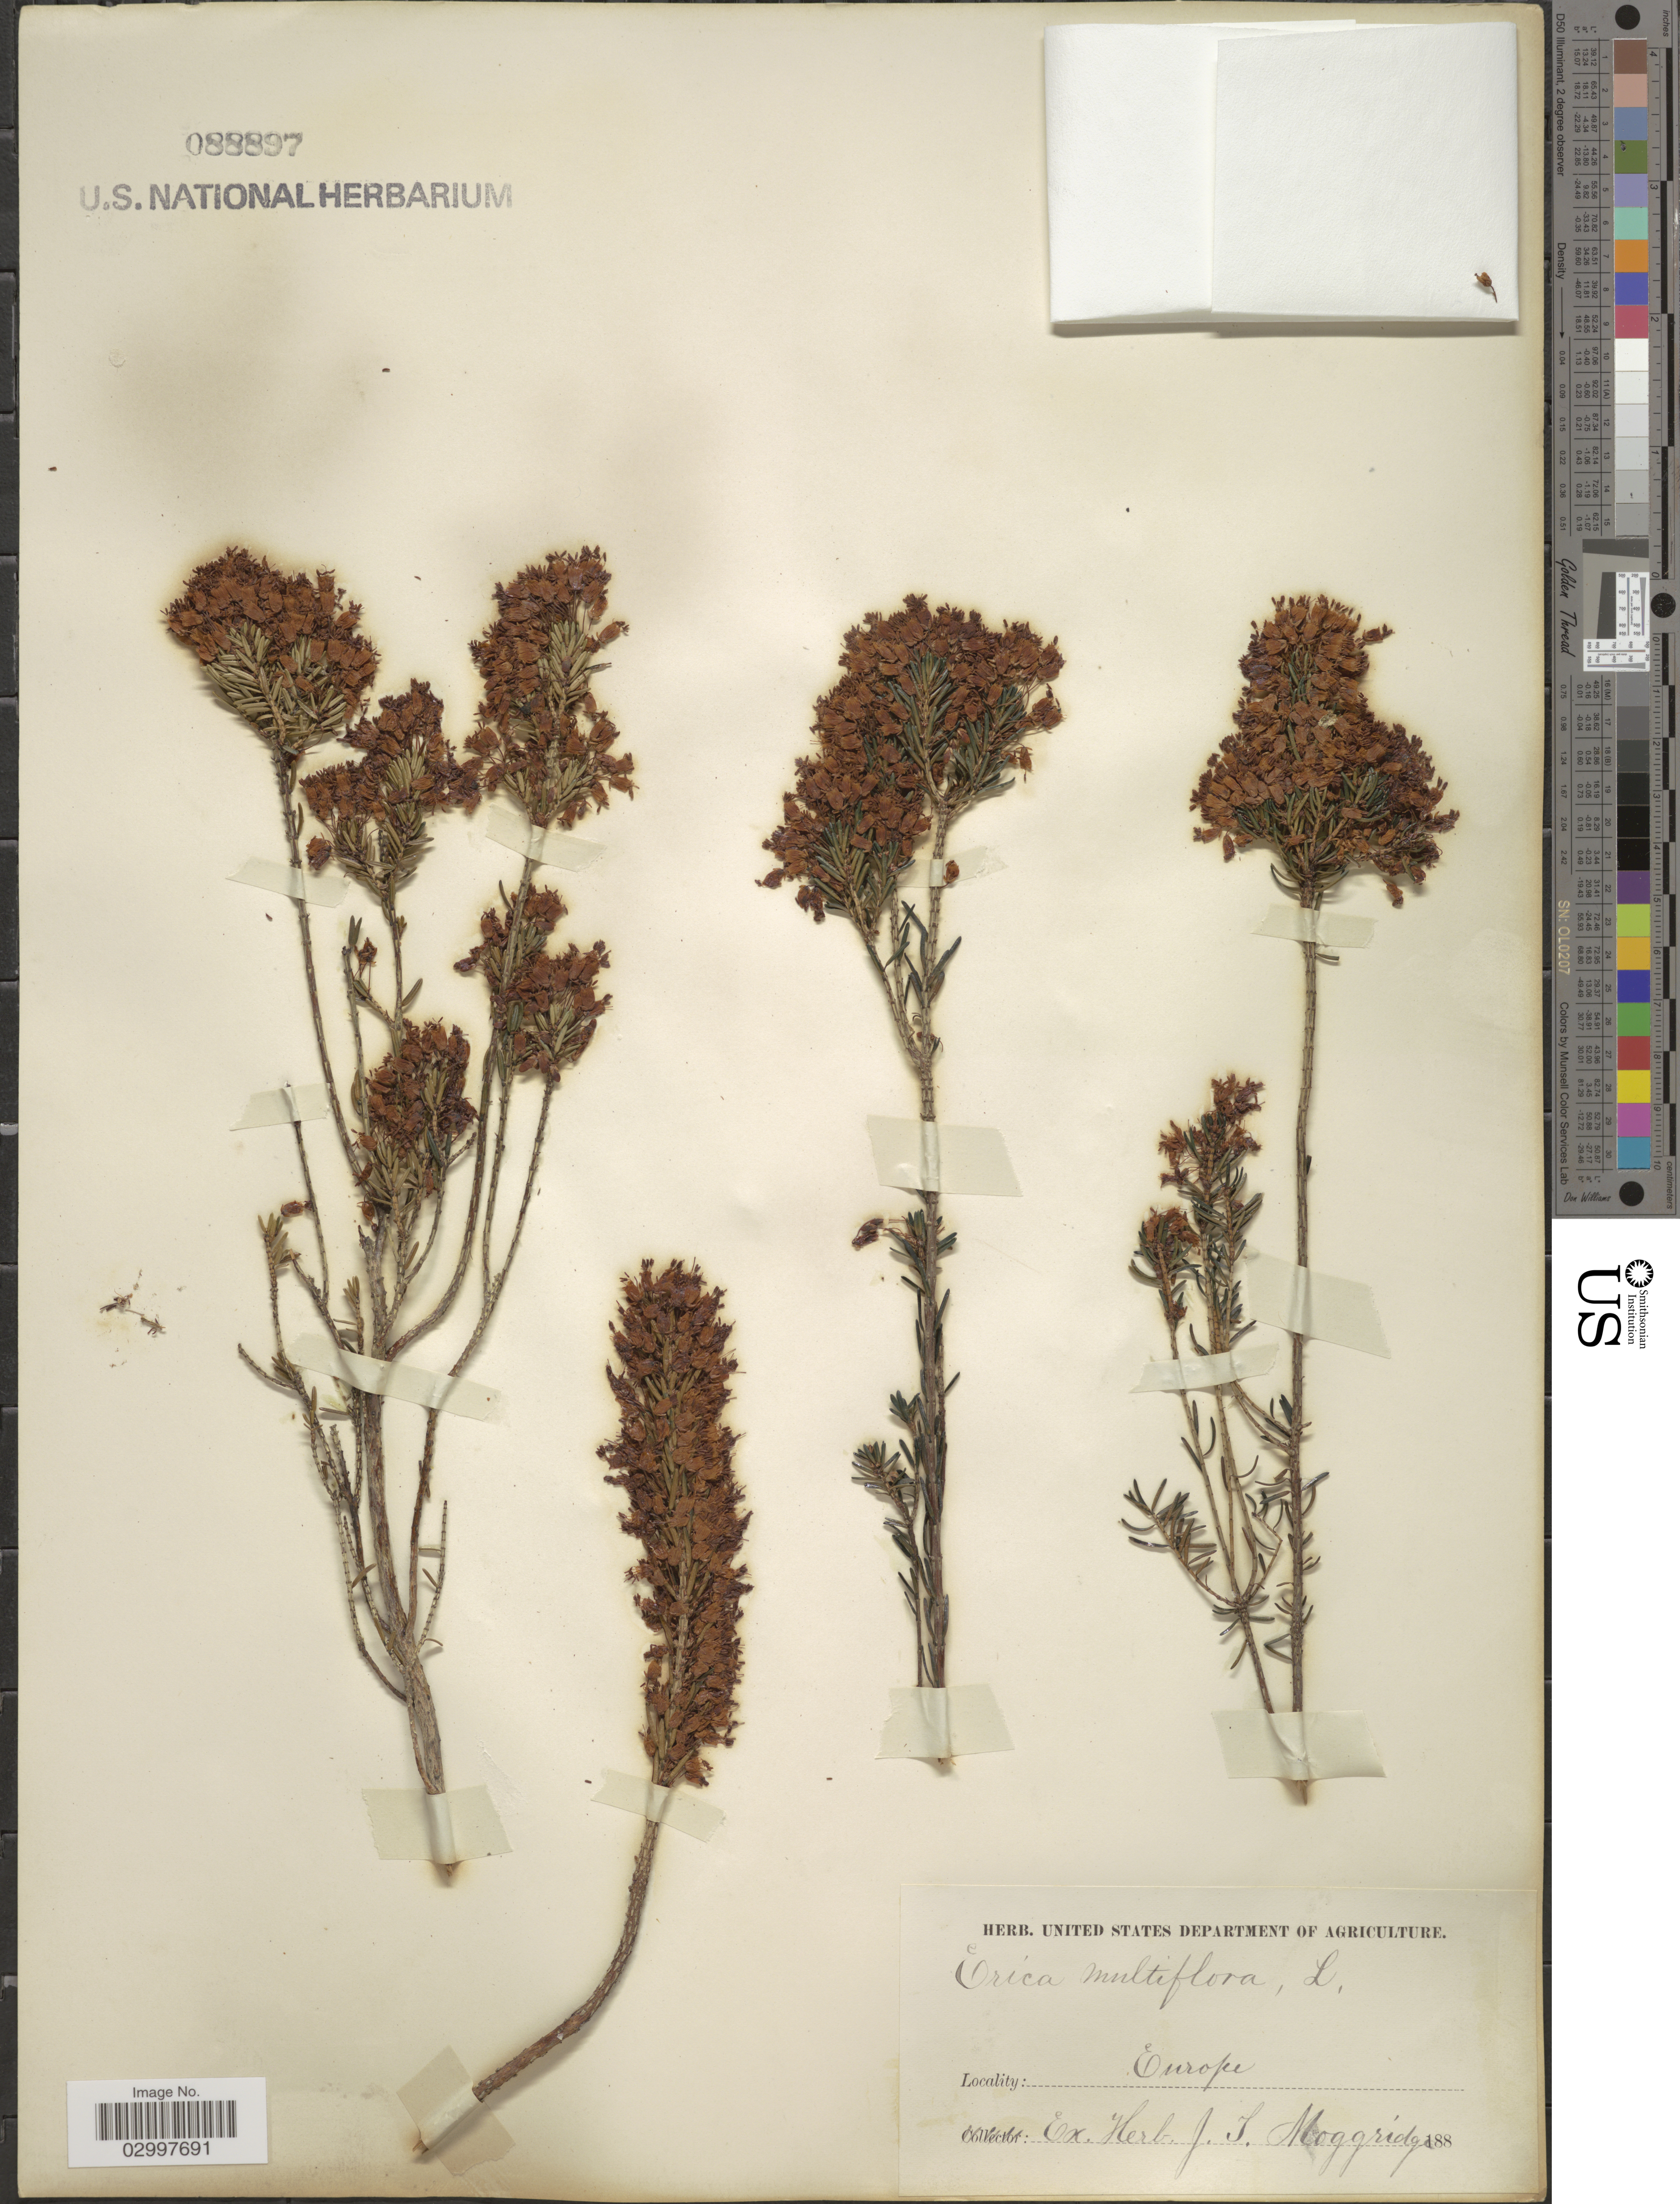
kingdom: Plantae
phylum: Tracheophyta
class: Magnoliopsida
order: Ericales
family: Ericaceae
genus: Erica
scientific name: Erica multiflora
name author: L.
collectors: ex herb. J.T. Moggridge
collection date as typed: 188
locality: Europe.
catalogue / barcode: US 88897